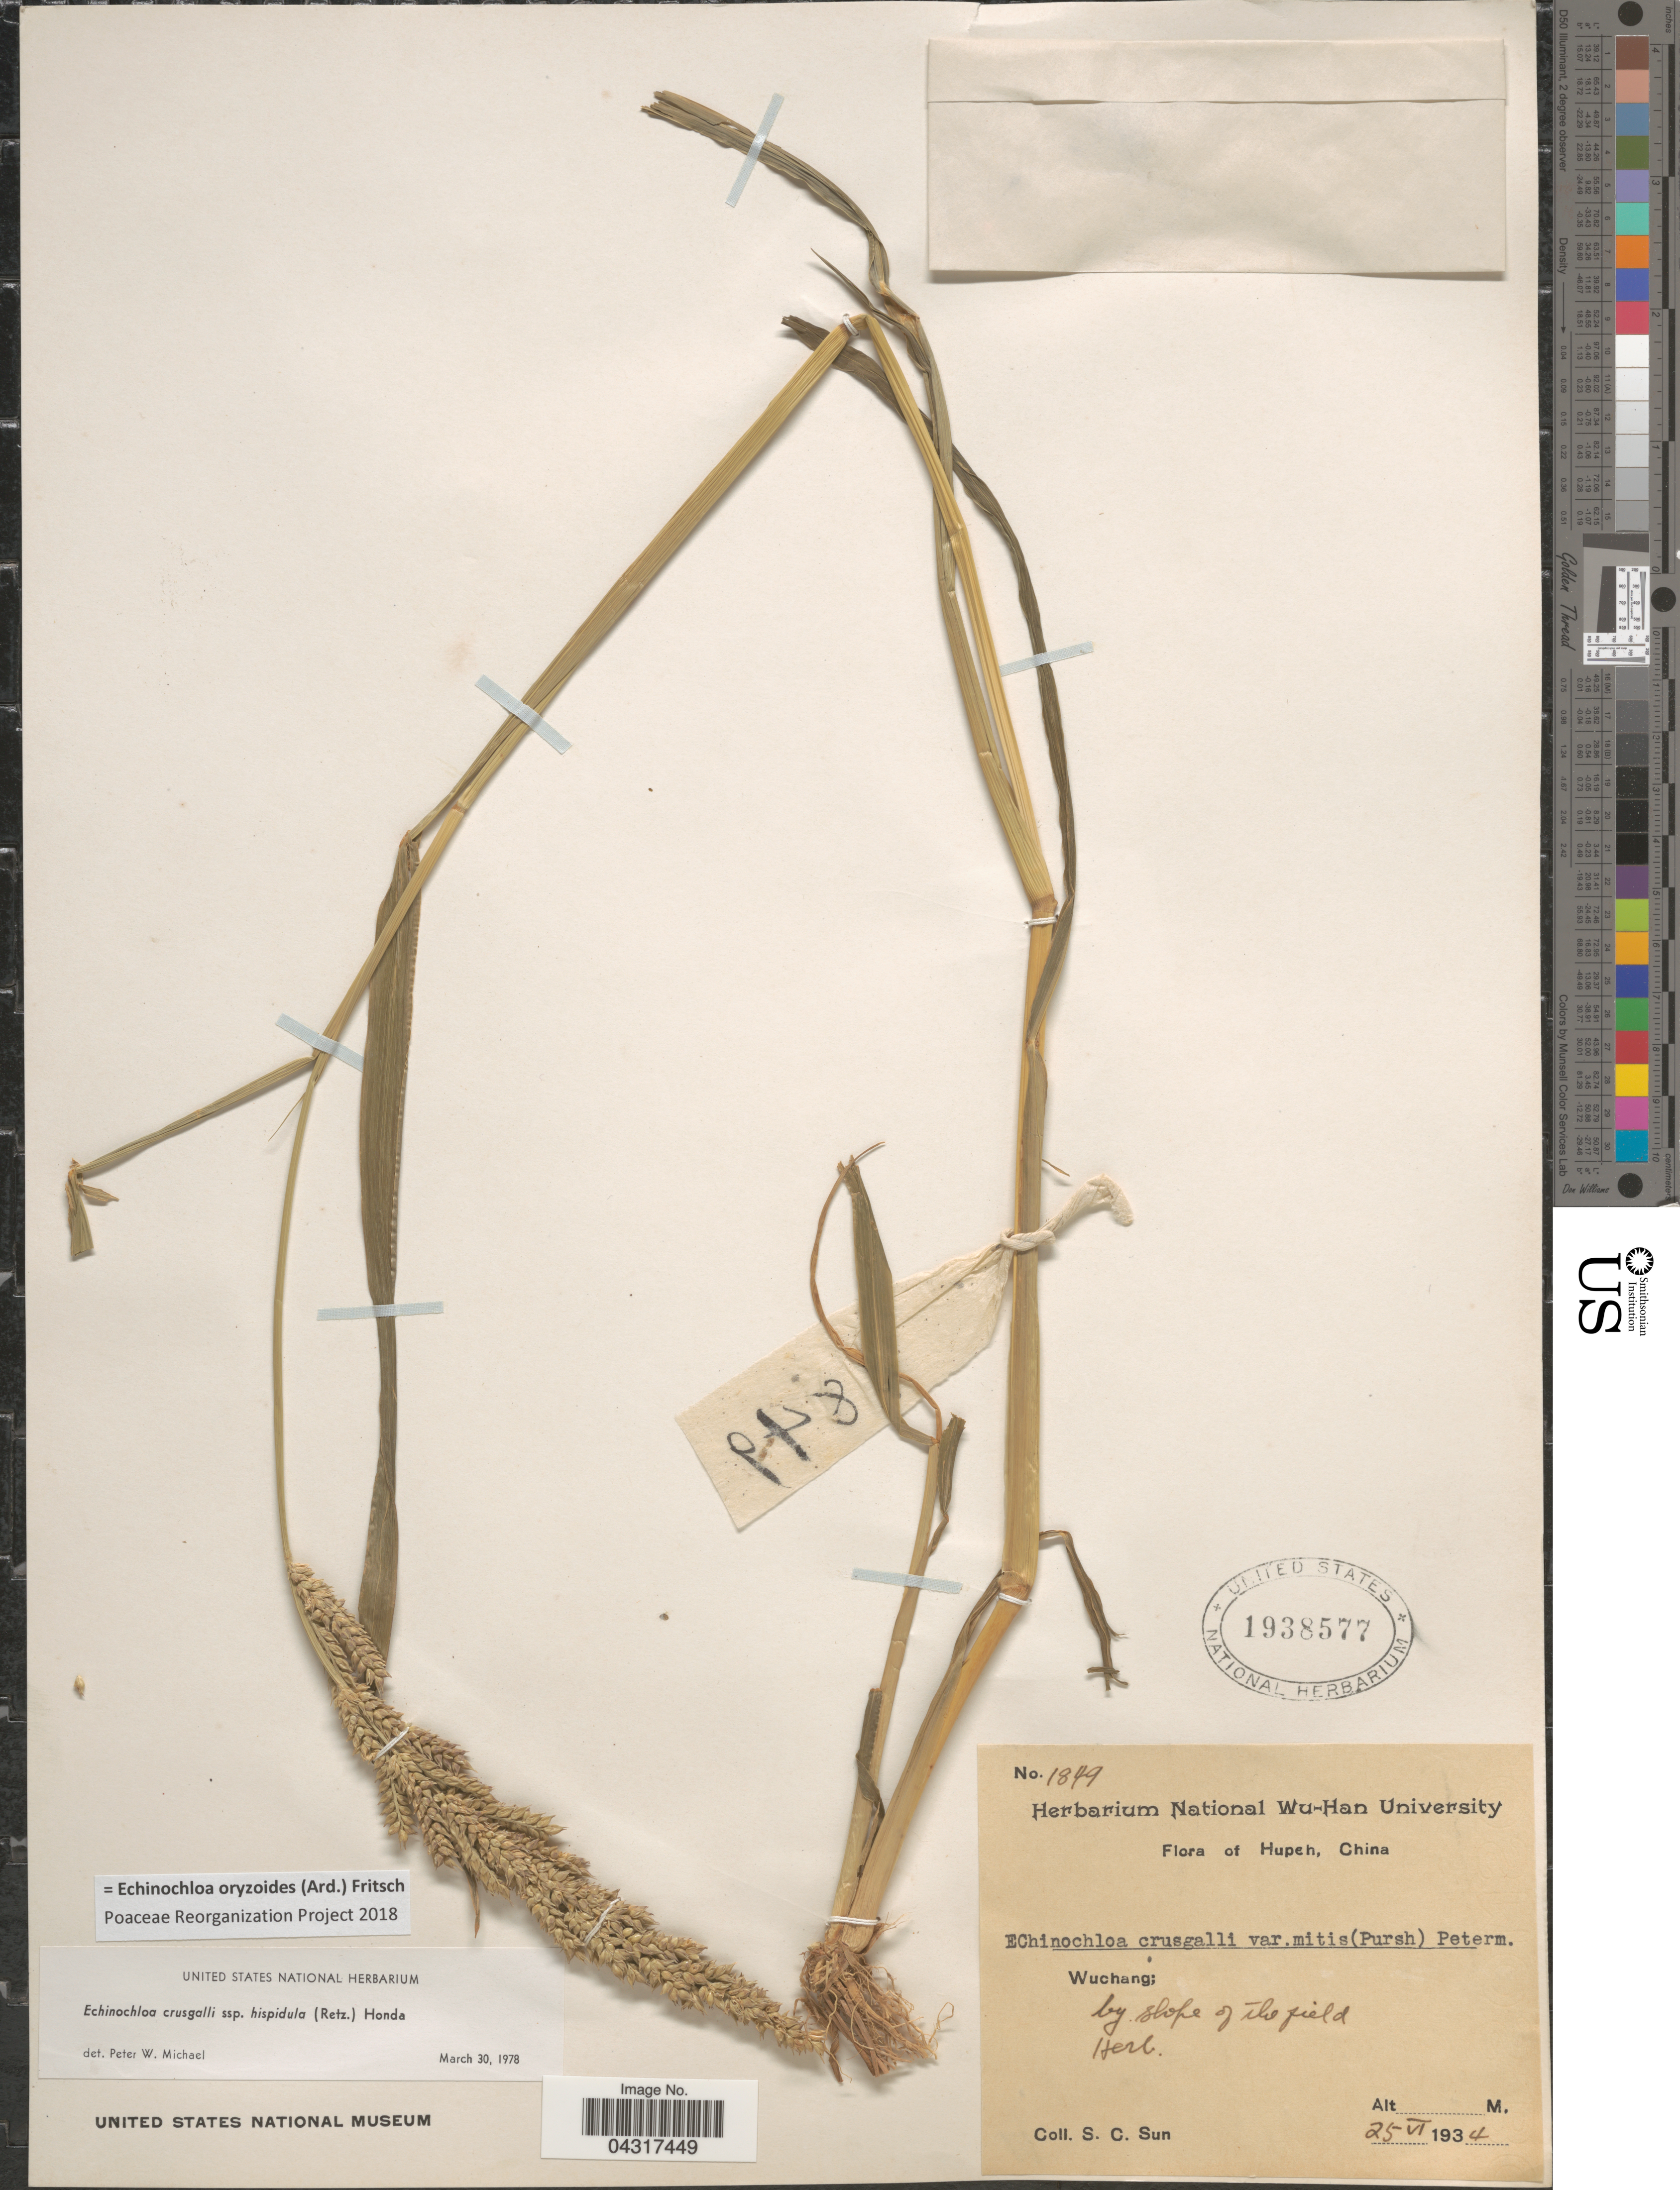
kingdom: Plantae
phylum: Tracheophyta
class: Liliopsida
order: Poales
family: Poaceae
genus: Echinochloa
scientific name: Echinochloa oryzoides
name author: (Ard.) Fritsch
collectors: S. C. Sun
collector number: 1849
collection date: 1934-06-25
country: China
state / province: Hubei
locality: Hupeh. Wuchang.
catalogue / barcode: US 1938577